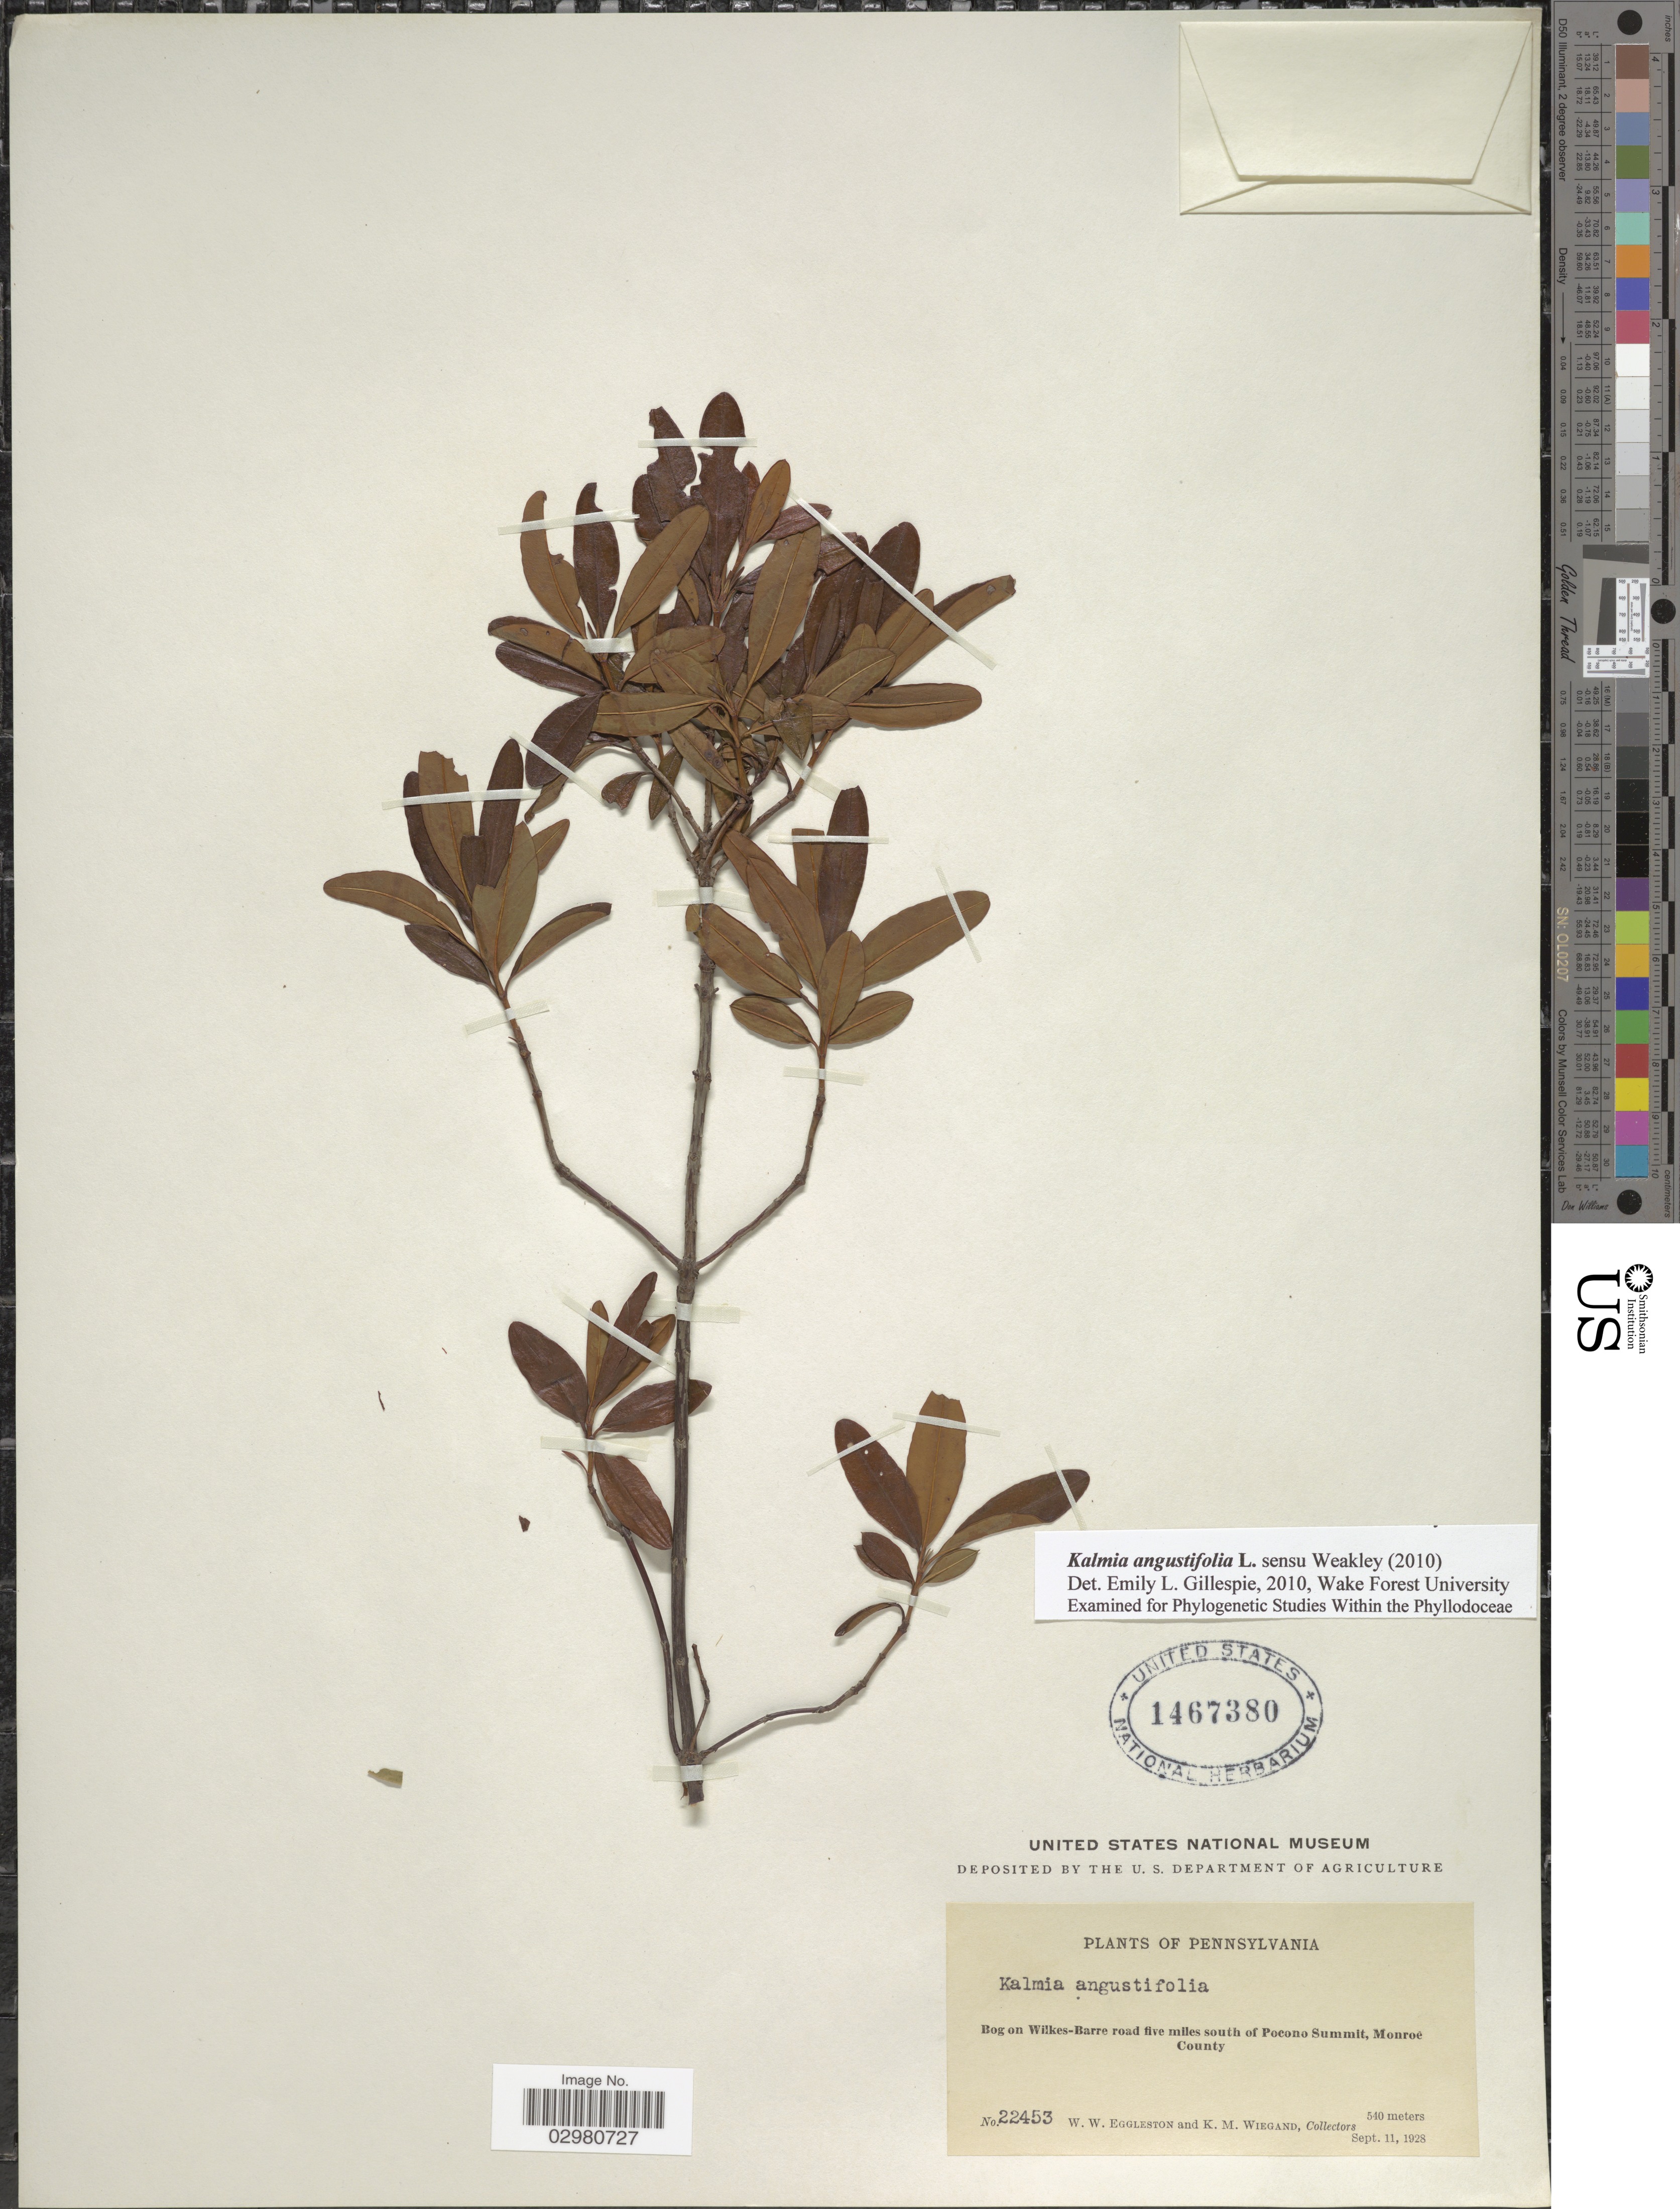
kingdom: Plantae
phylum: Tracheophyta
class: Magnoliopsida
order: Ericales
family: Ericaceae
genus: Kalmia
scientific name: Kalmia angustifolia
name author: L.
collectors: W. W. Eggleston & K. M. Wiegand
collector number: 22453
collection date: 1928-09-11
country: United States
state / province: Pennsylvania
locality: Bog on Wilkes-Barre road five miles south of Pocono Summit, Monroe County.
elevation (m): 540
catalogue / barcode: US 1467380